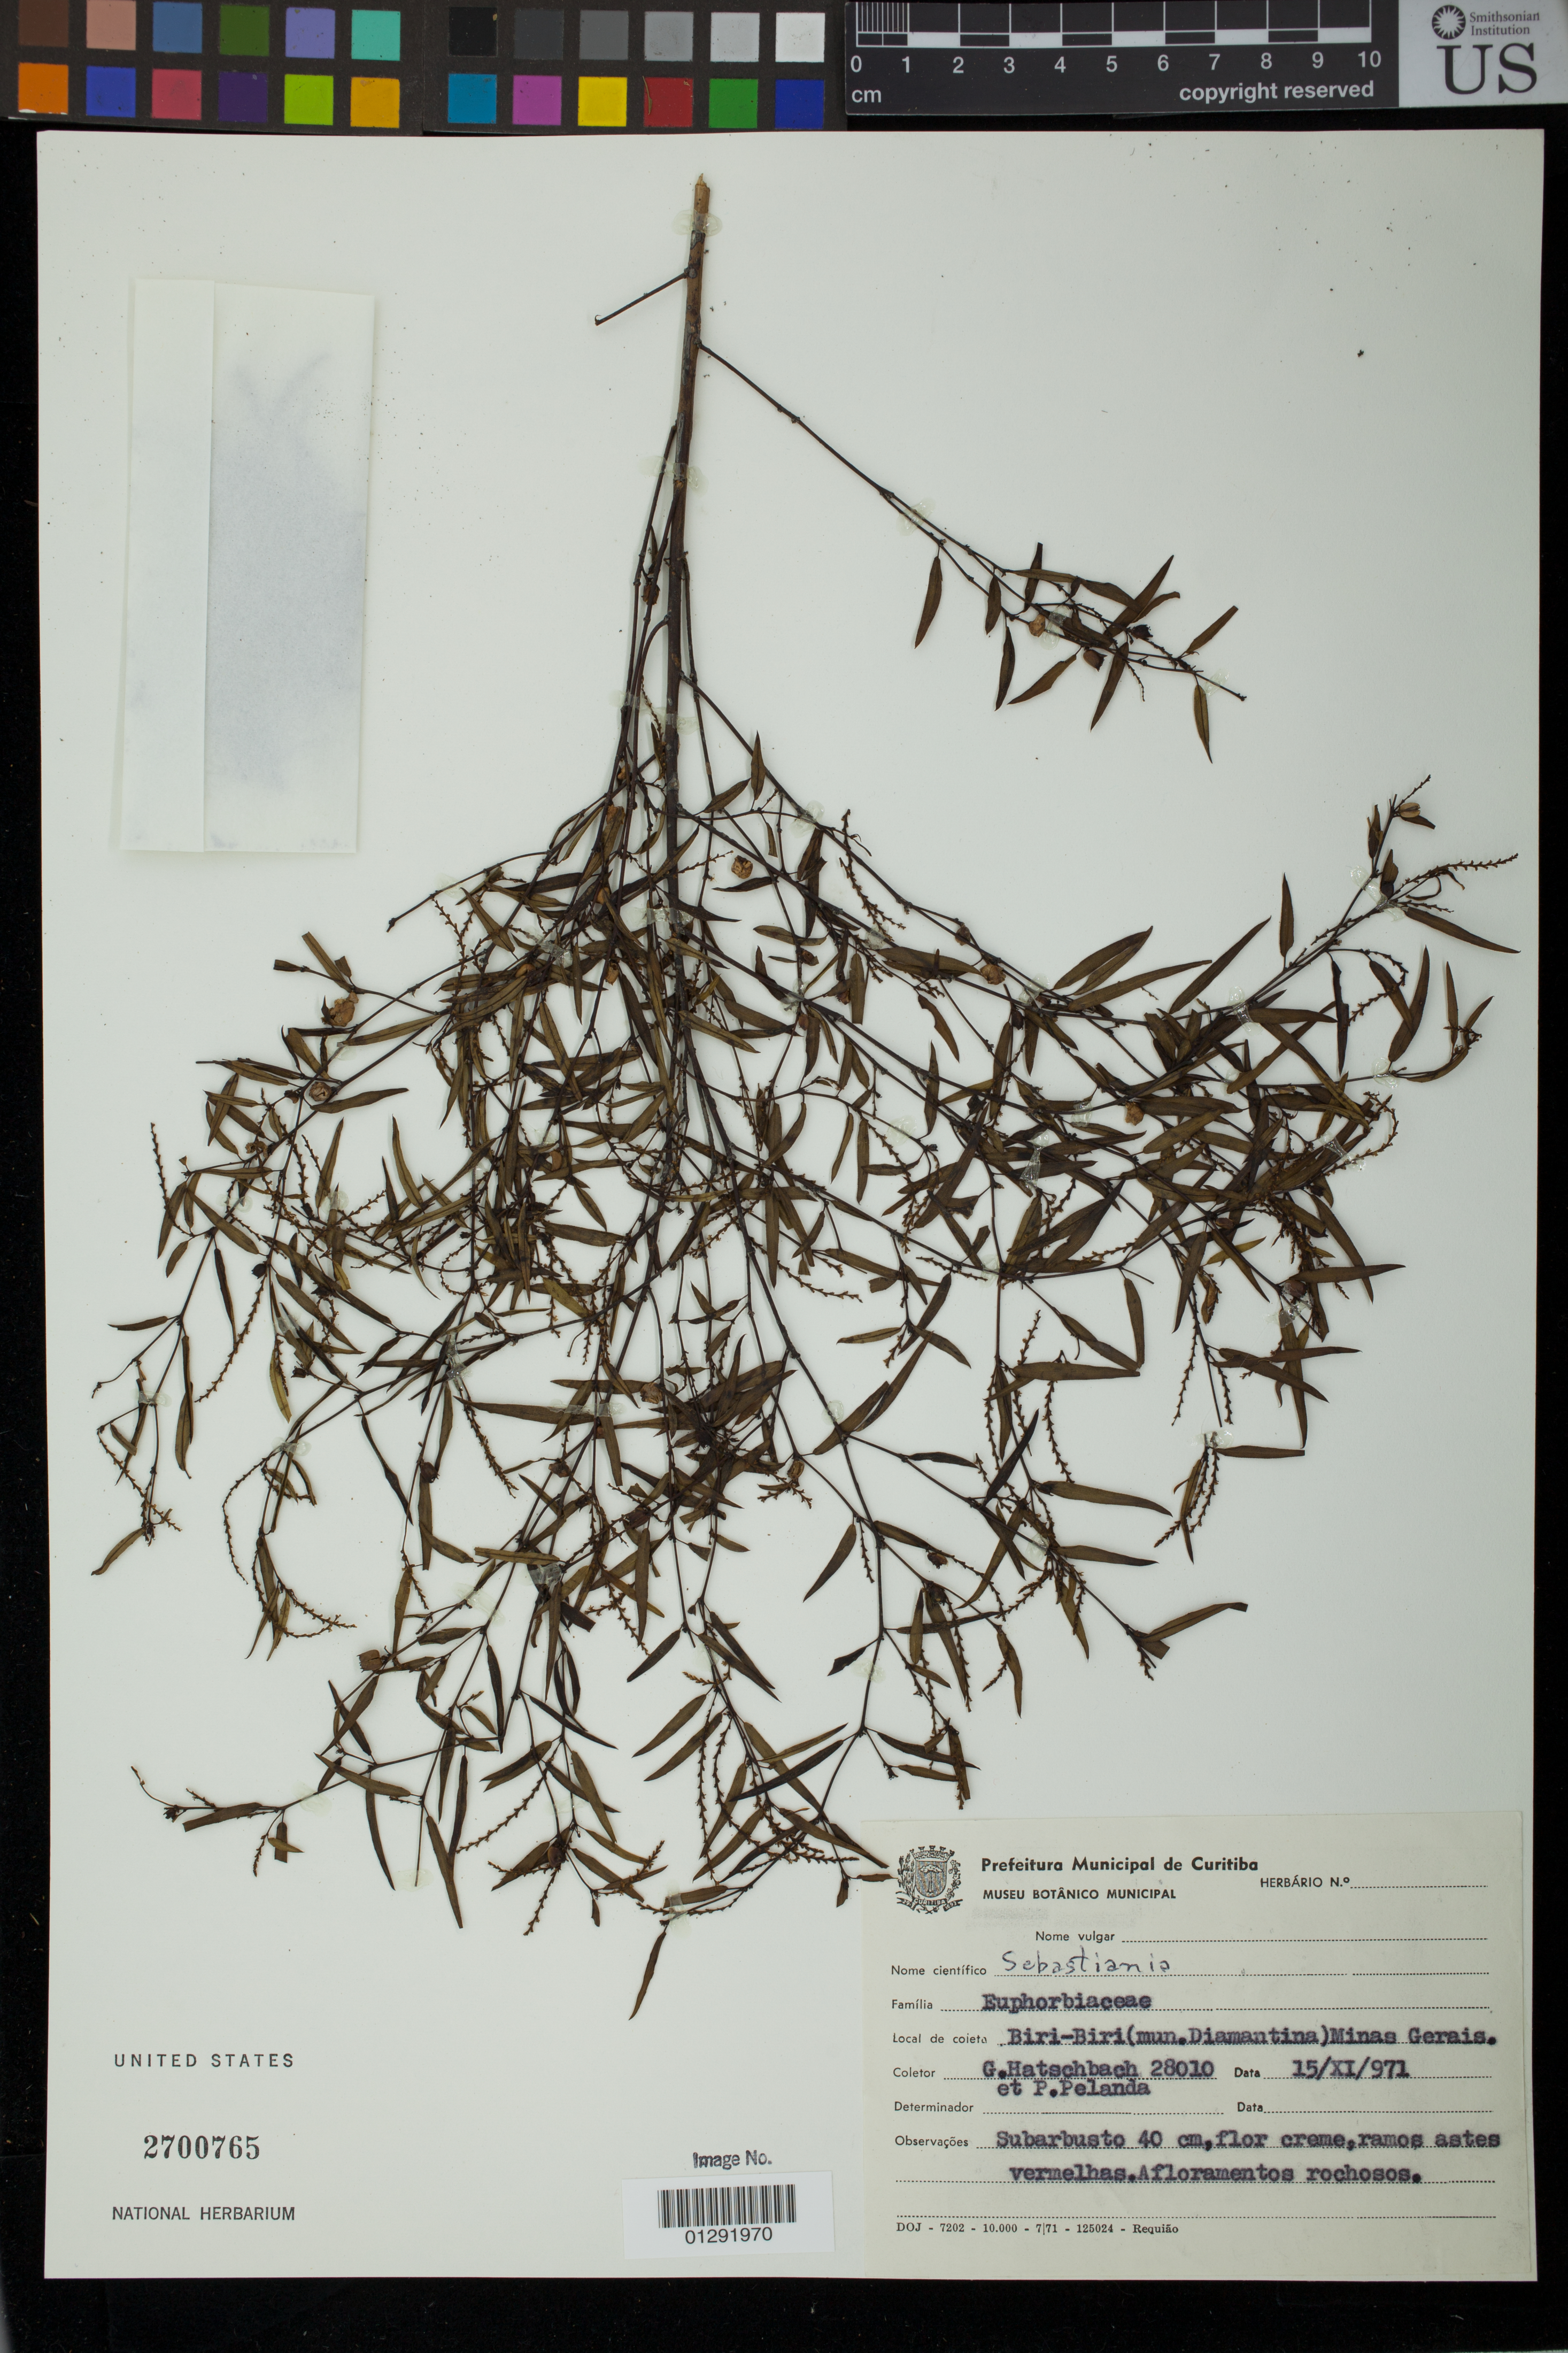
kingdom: Plantae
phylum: Tracheophyta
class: Magnoliopsida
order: Malpighiales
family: Euphorbiaceae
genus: Sebastiania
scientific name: Sebastiania sp.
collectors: G. Hatschbach & P. Pelanda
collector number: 28010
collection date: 1971-11-15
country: Brazil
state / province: Minas Gerais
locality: Biri-Biri (mun. Diamantina)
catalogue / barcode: US 2700765